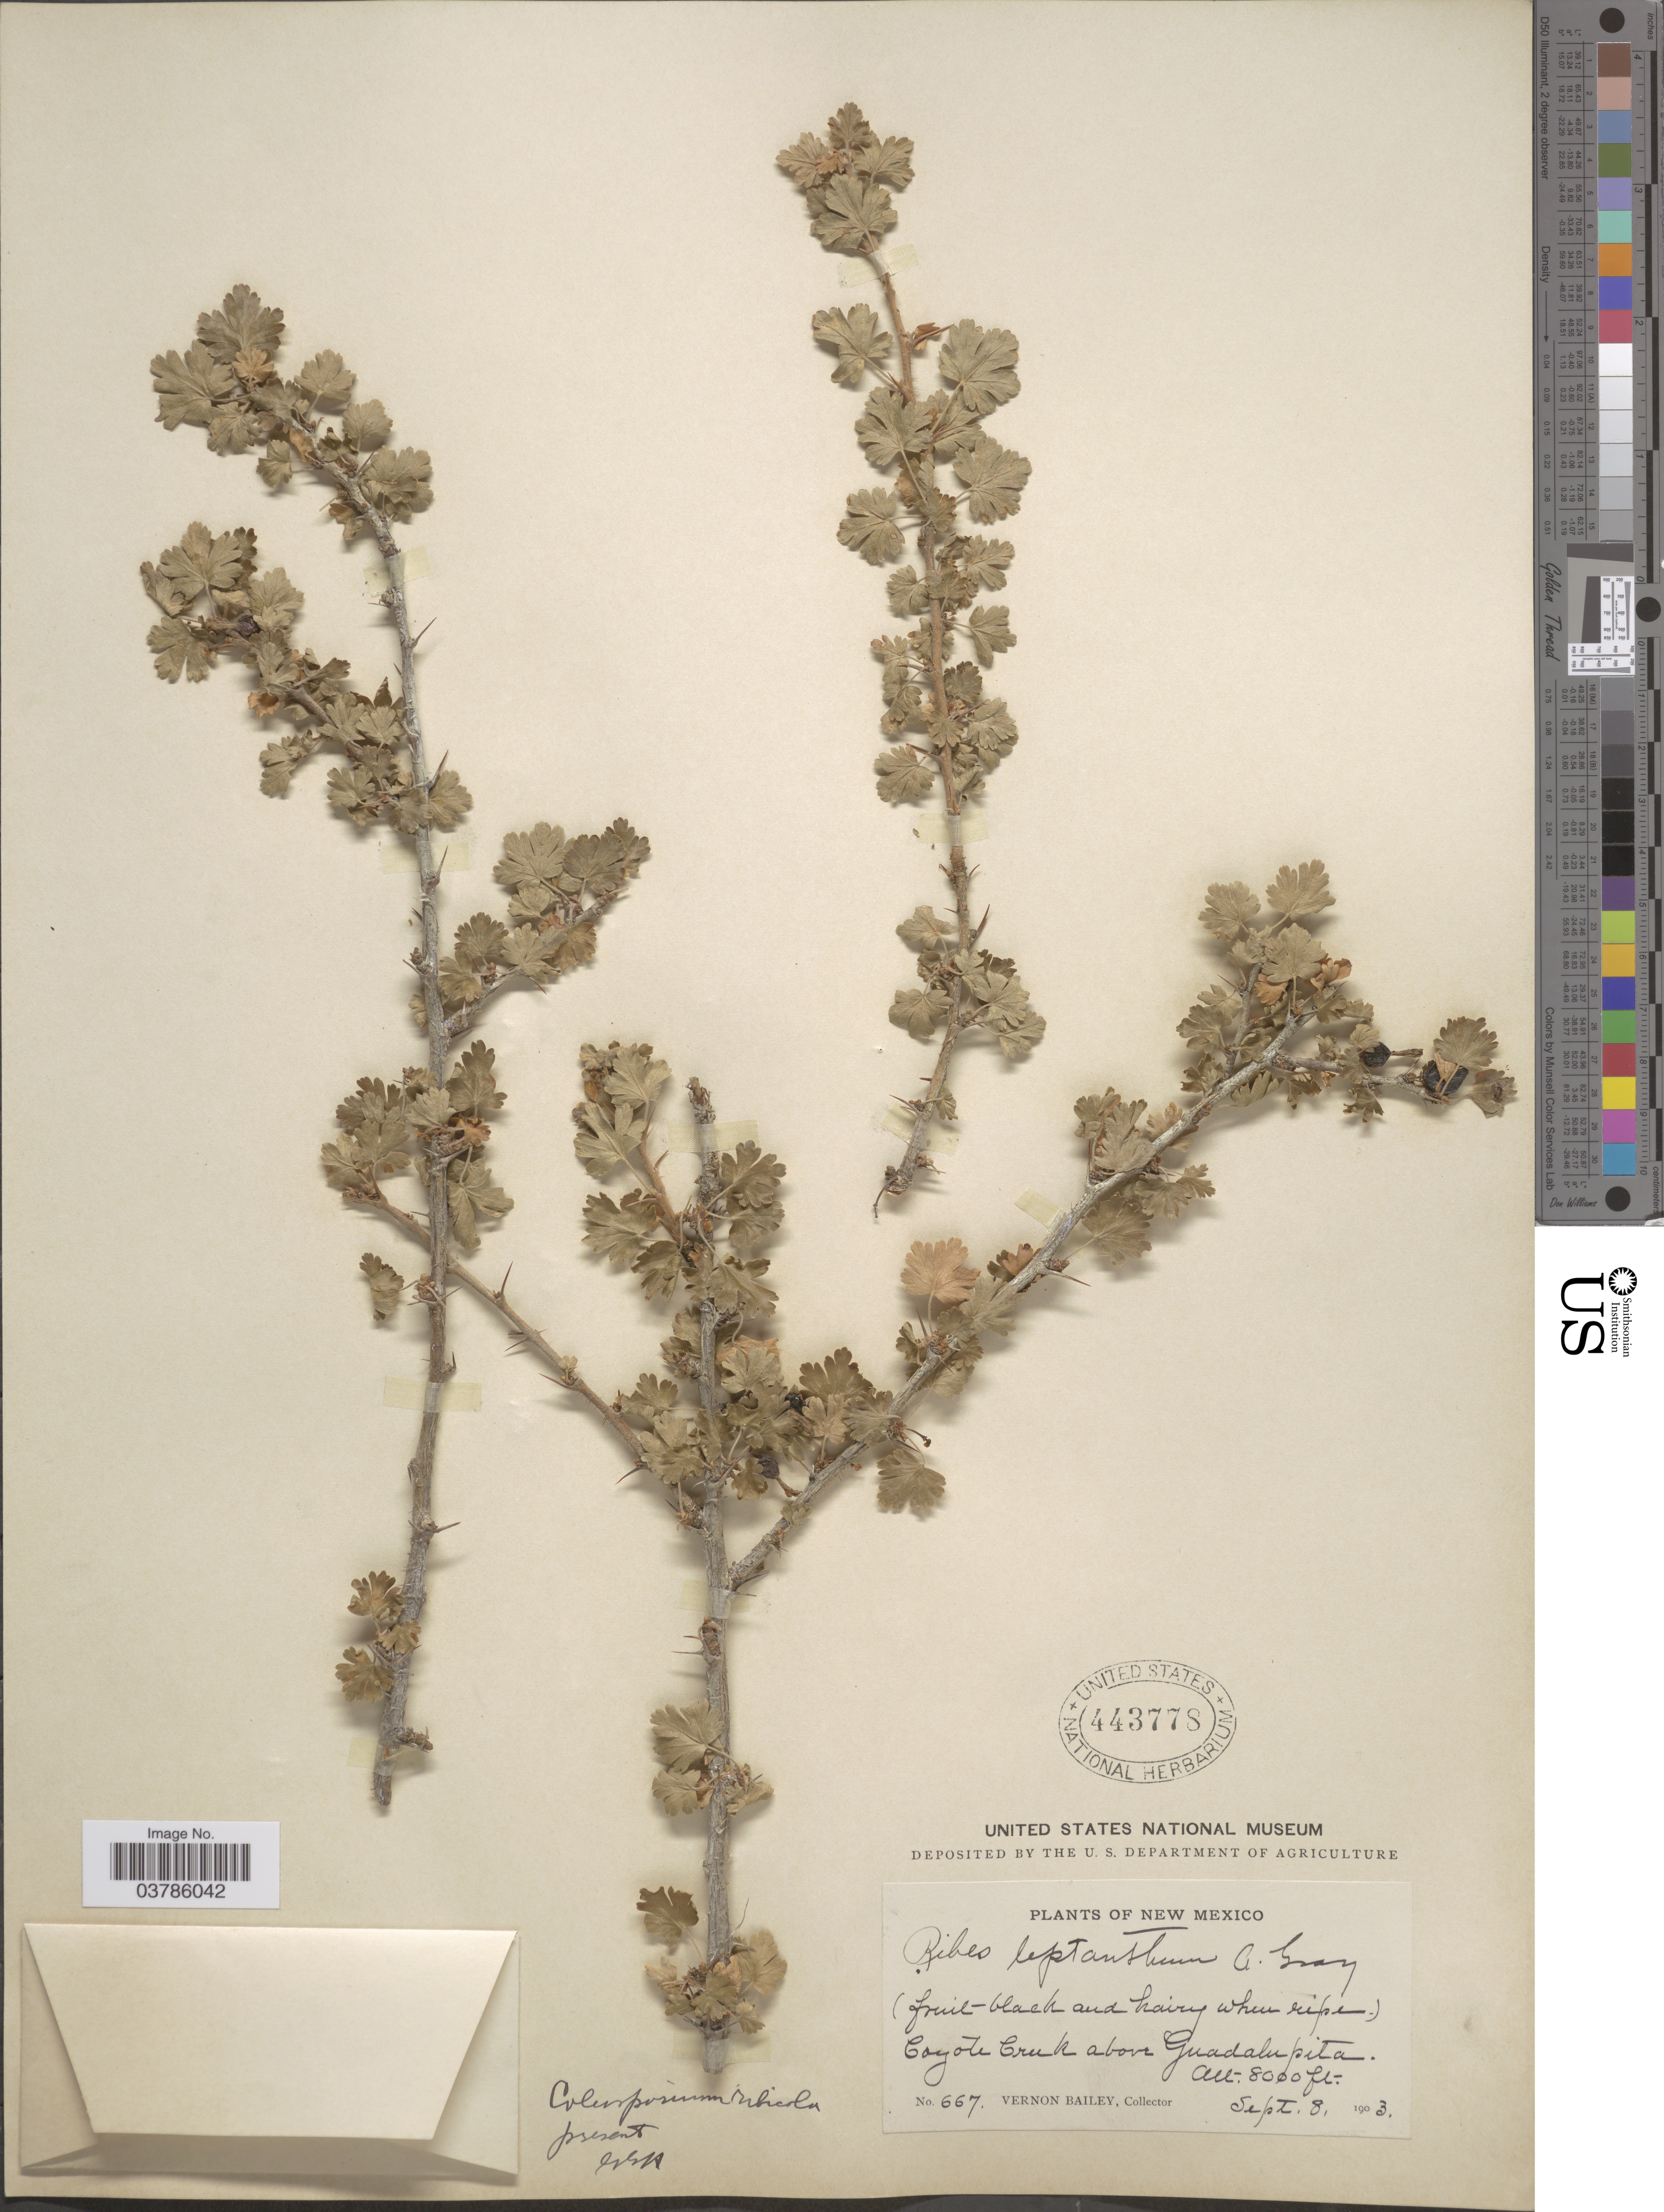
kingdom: Plantae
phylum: Tracheophyta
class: Magnoliopsida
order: Saxifragales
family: Grossulariaceae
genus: Ribes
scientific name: Ribes leptanthum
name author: A. Gray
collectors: V. O. Bailey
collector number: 667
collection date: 1903-09-08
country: United States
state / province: New Mexico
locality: Coyote Creek above Guadalupita.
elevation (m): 2438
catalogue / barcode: US 443778